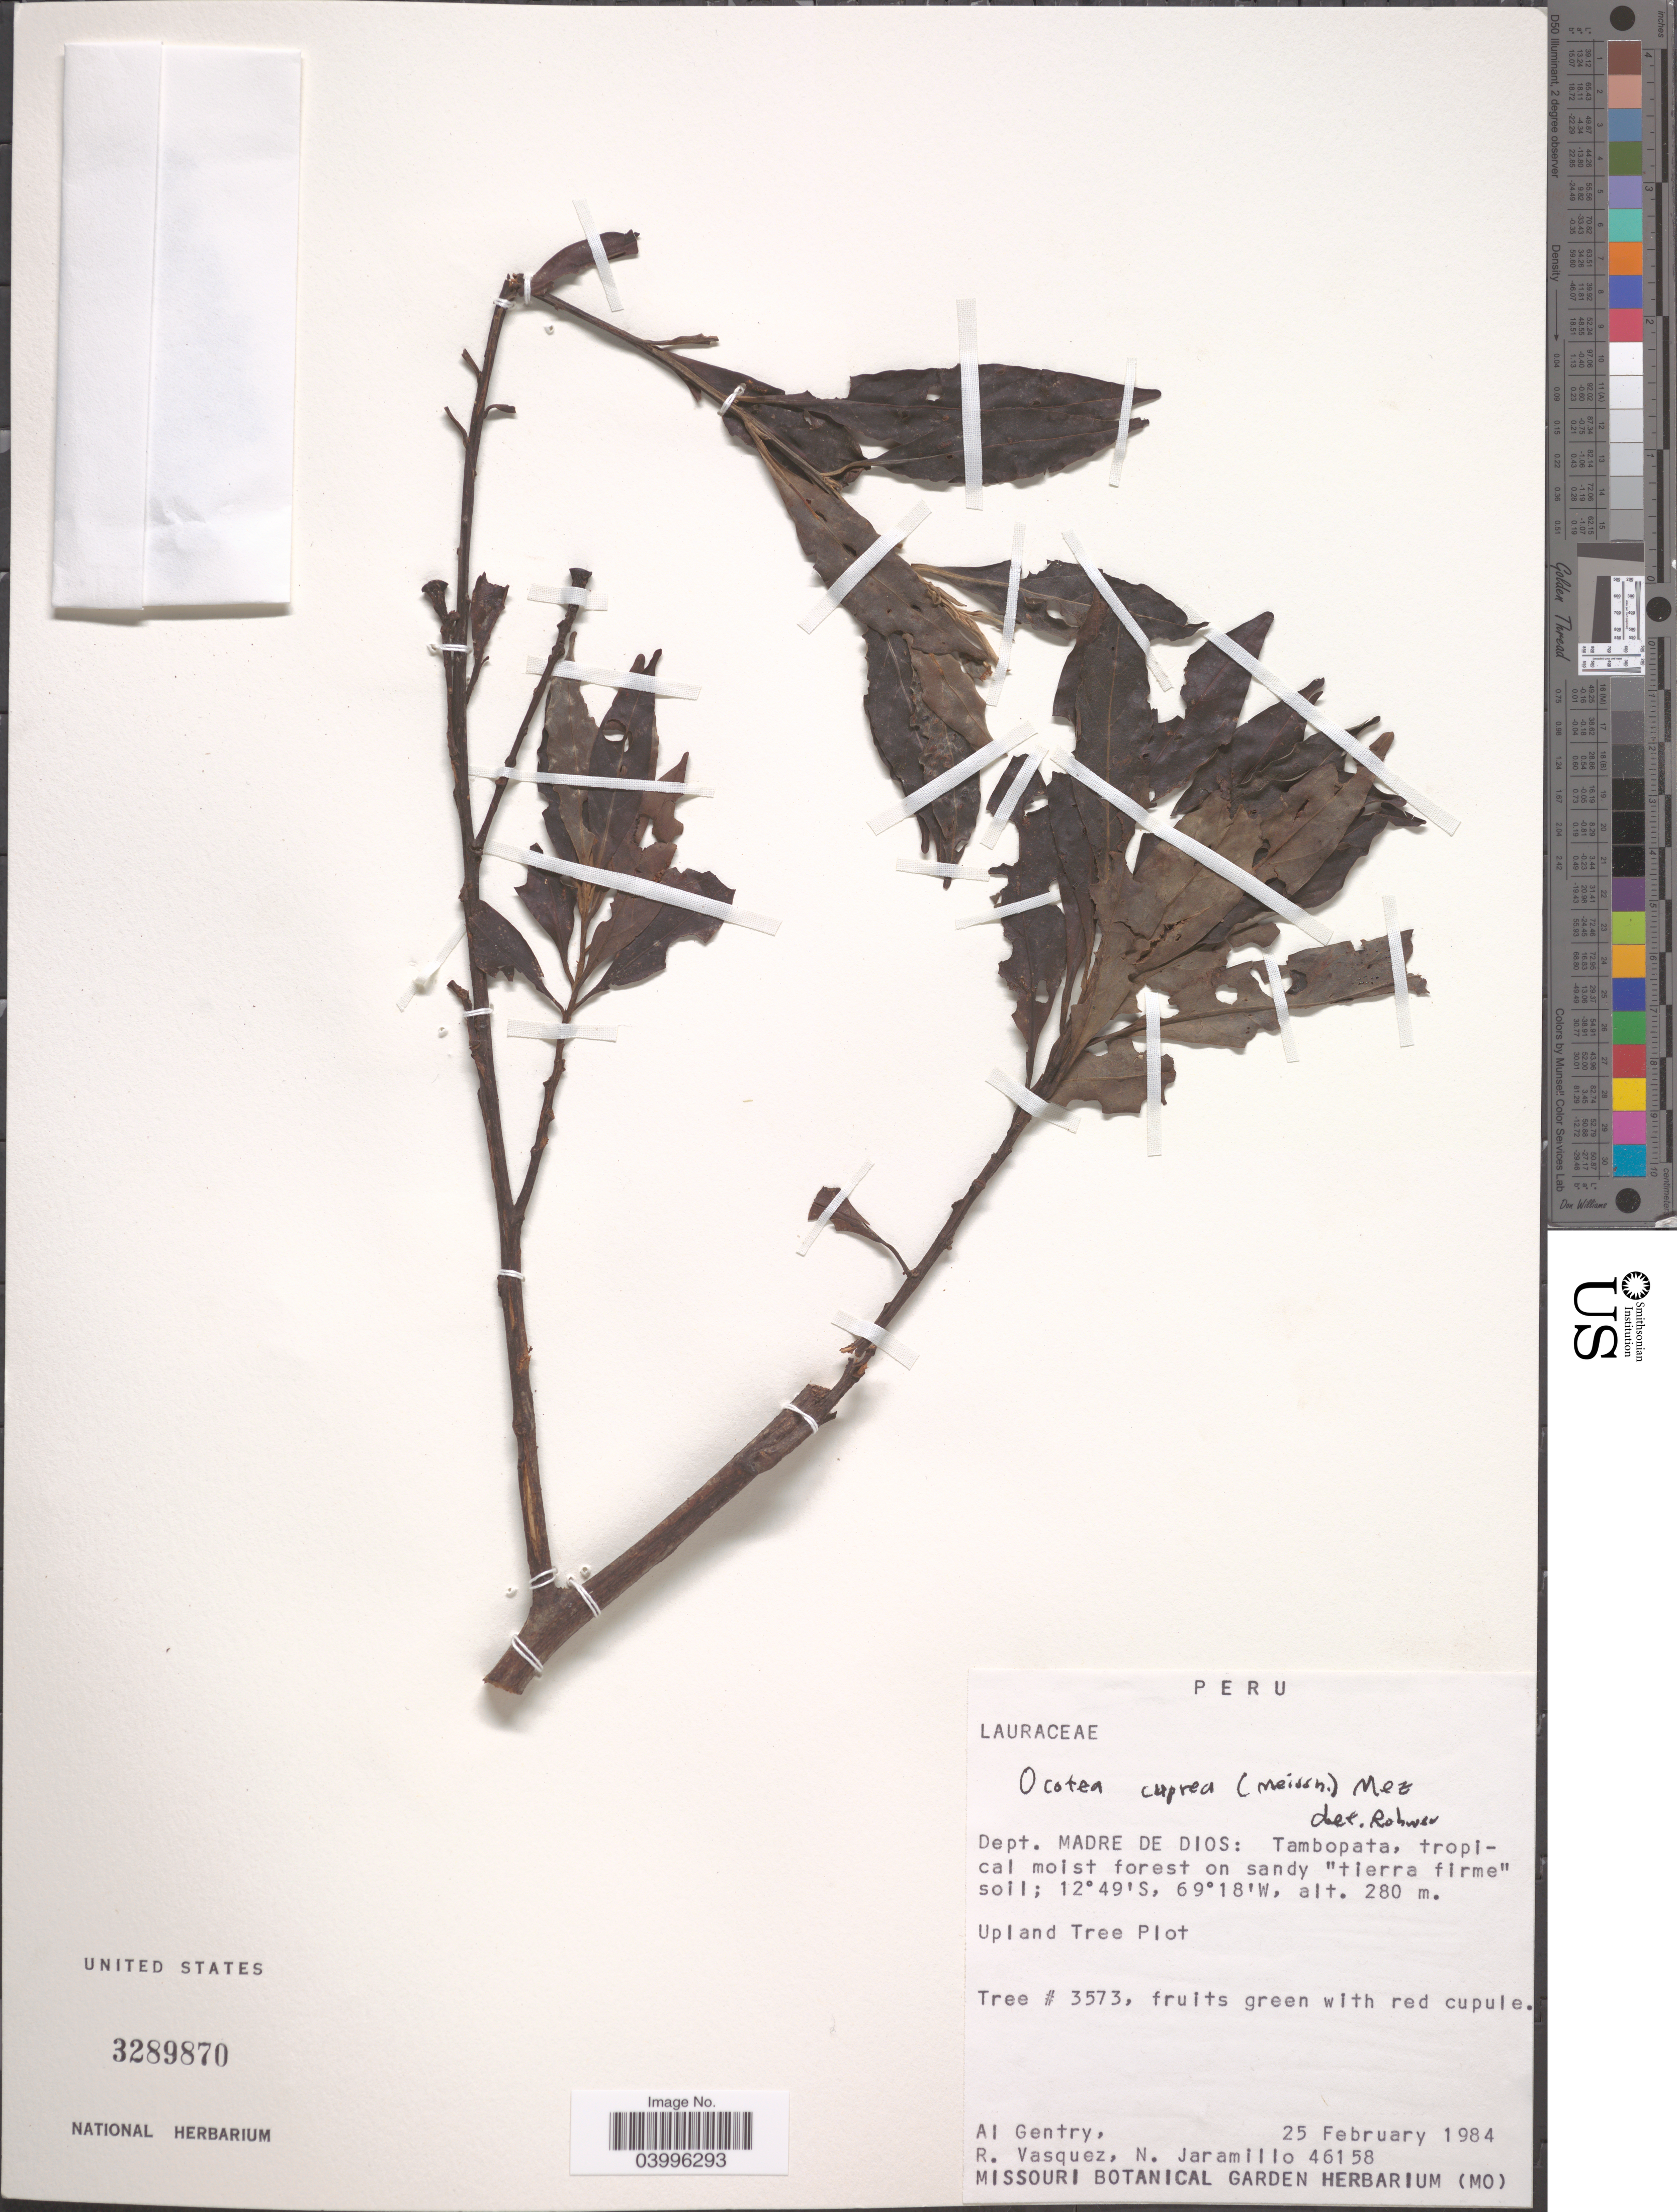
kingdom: Plantae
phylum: Tracheophyta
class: Magnoliopsida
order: Laurales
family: Lauraceae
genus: Ocotea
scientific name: Ocotea cuprea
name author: (Meisn.) Mez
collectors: A. H. Gentry, R. Vasquez & N. Jaramillo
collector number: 46158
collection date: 1984-02-25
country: Peru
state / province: Madre de Dios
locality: Dept. Madre De Dios: Tambopata, tropical.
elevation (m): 280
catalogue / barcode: US 3289870